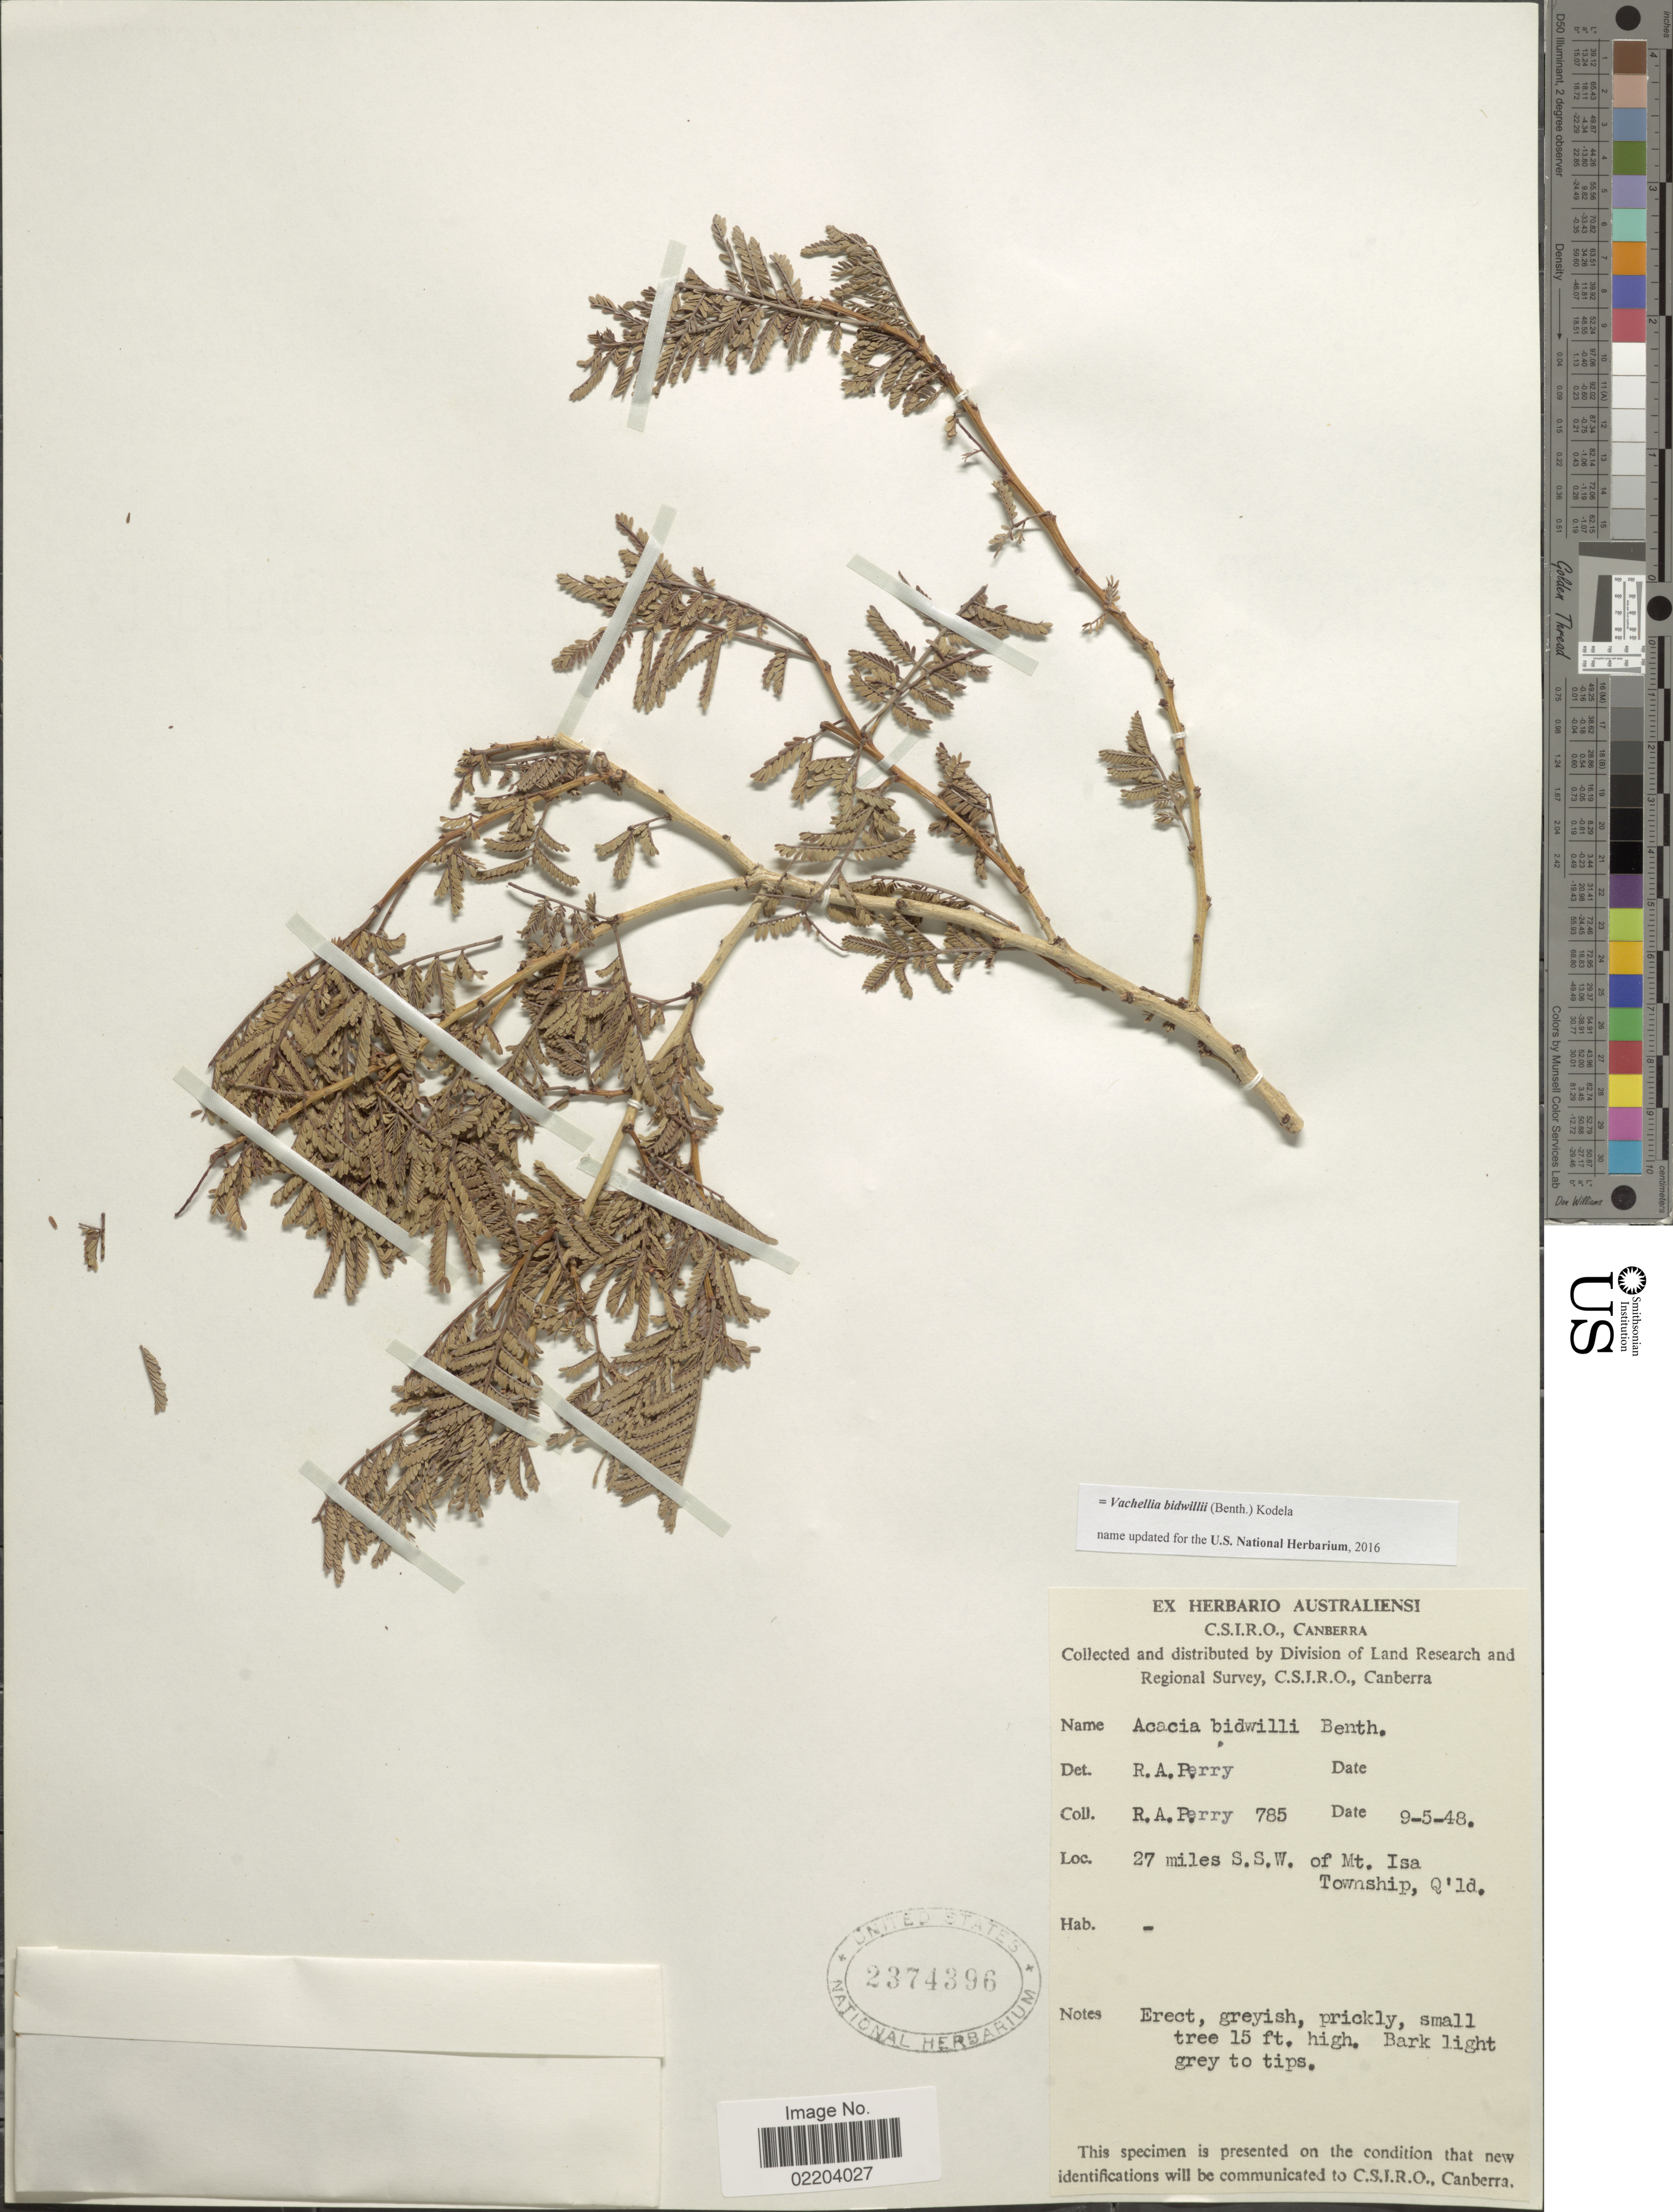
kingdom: Plantae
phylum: Tracheophyta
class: Magnoliopsida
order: Fabales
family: Fabaceae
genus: Vachellia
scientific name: Vachellia bidwellii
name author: (Benth.) Kodela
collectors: Perry, R. A.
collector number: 785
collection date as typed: Transcribed d/m/y: 9/5/48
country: Australia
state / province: Queensland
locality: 27 miles S.S.W. of Mt. Isa Township, Q'ld.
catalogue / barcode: US 2374396